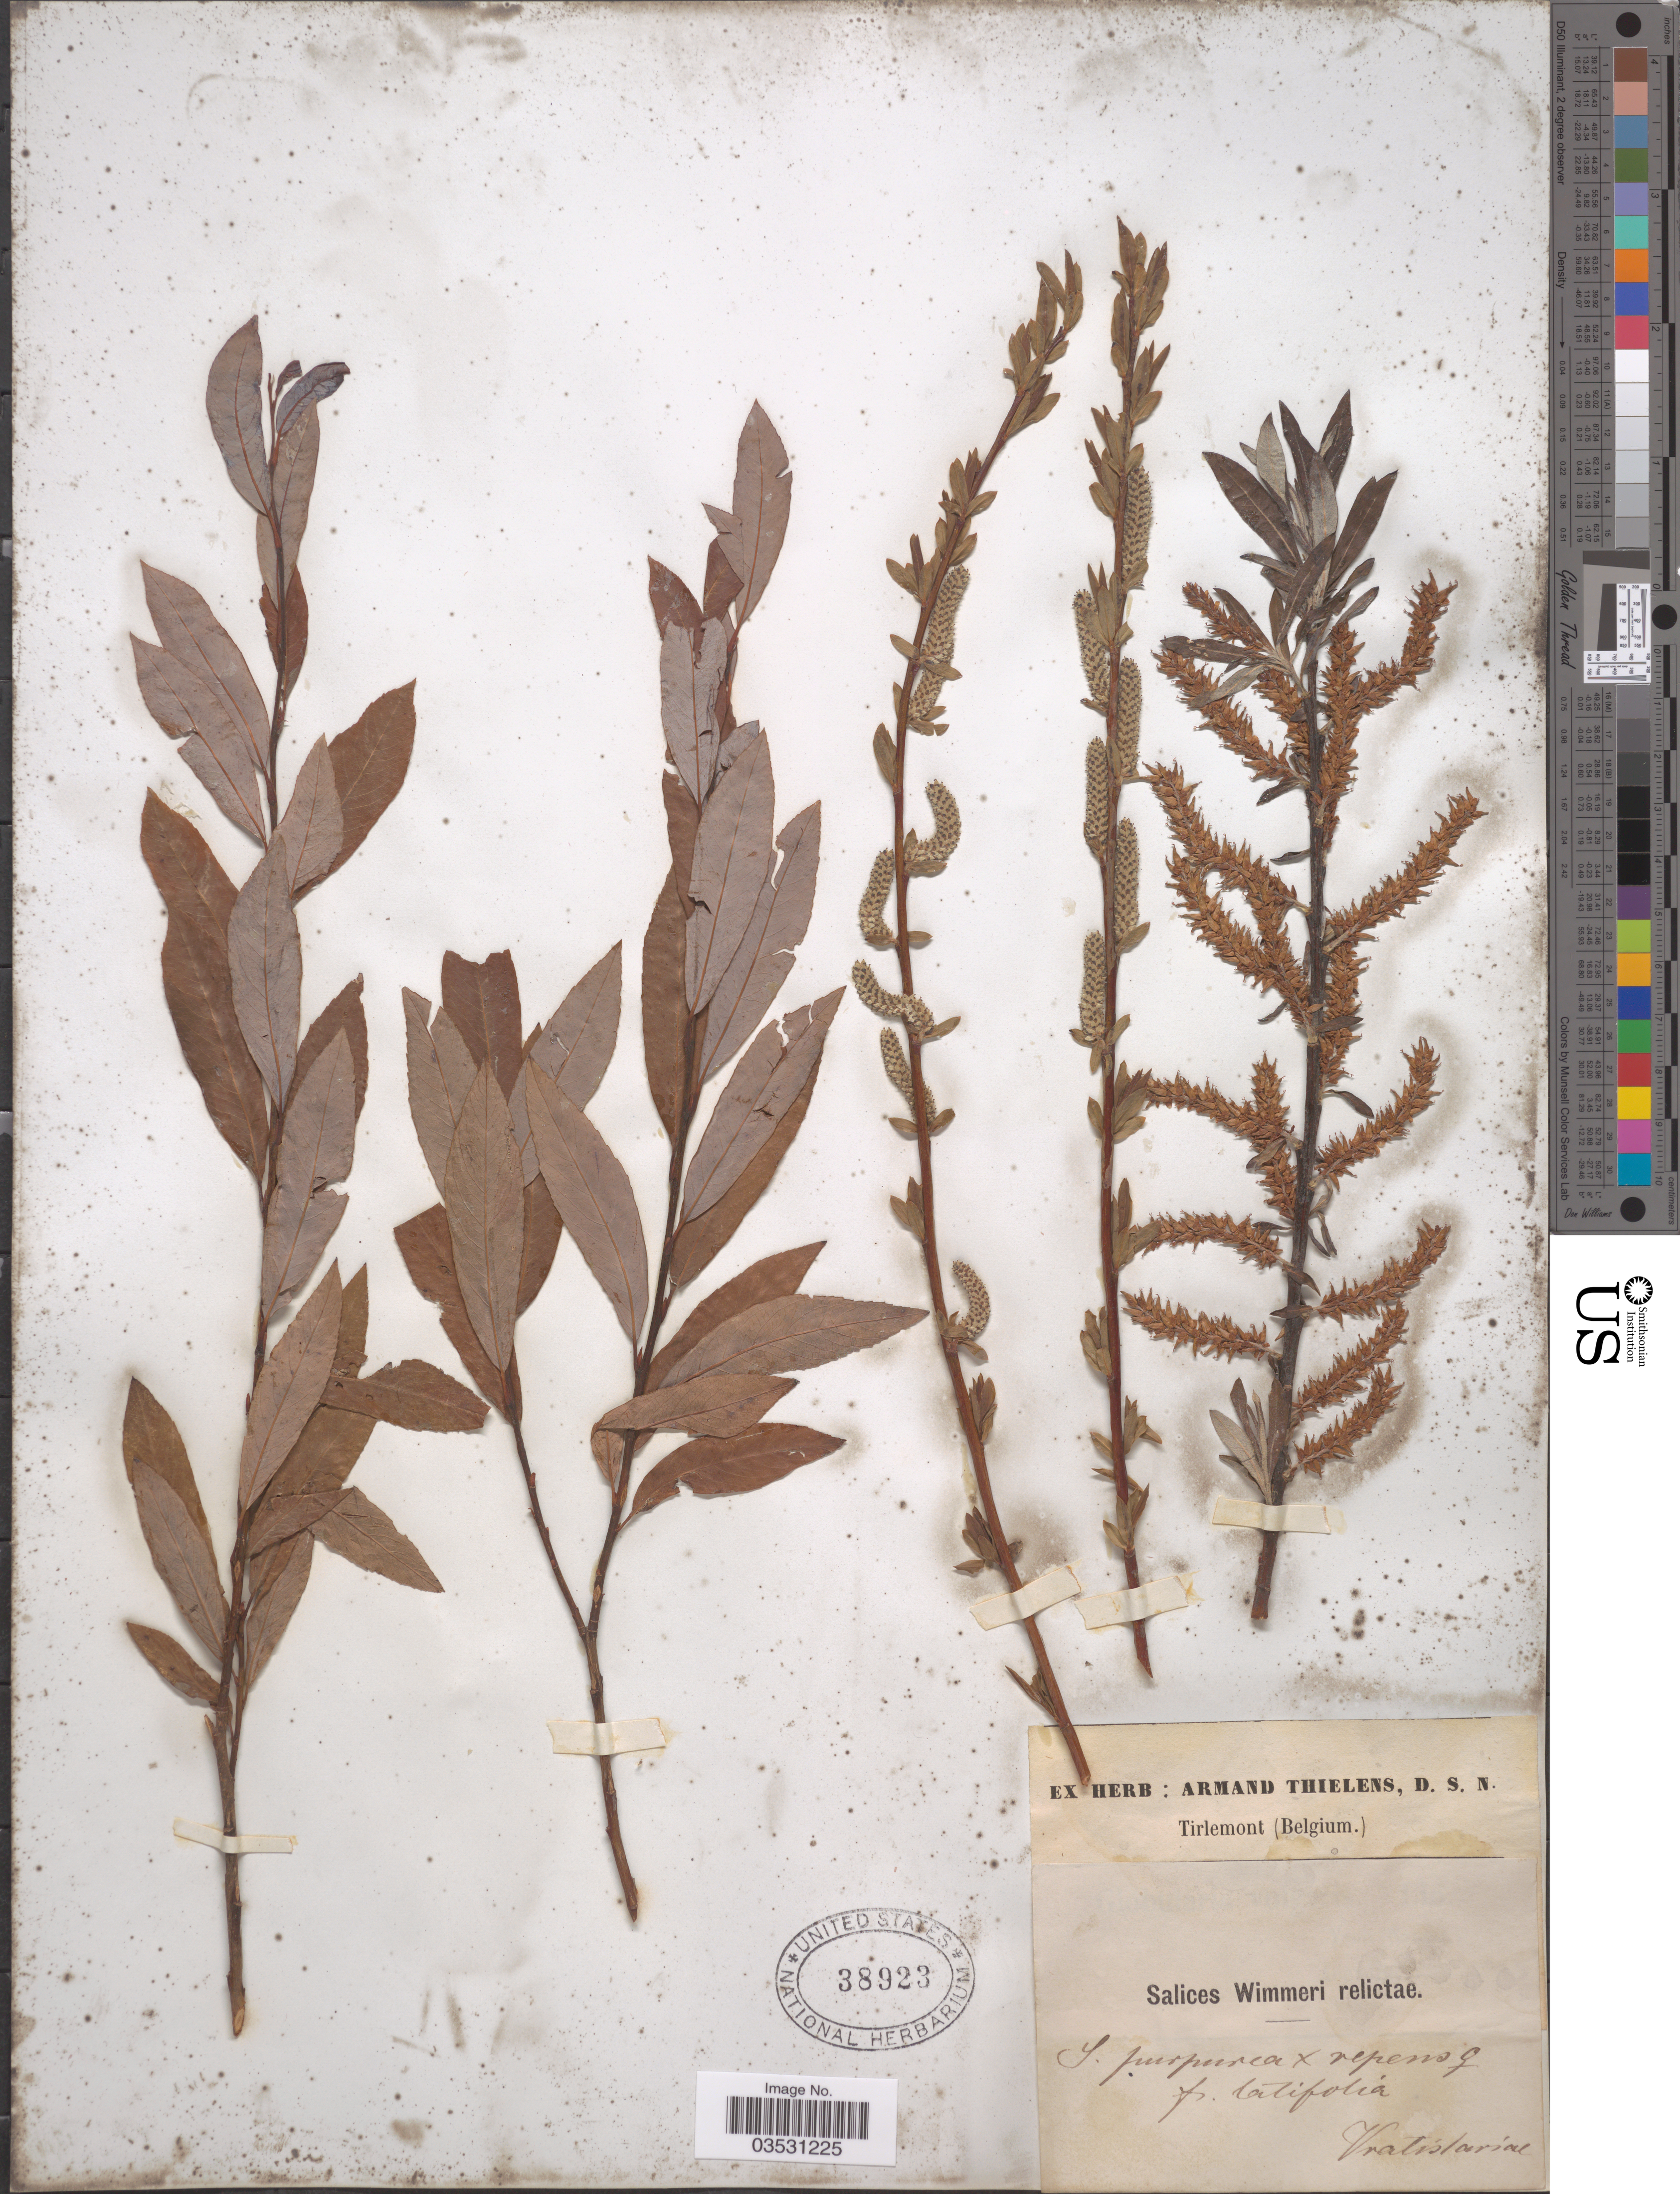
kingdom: Plantae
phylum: Tracheophyta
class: Magnoliopsida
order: Malpighiales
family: Salicaceae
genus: Salix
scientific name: Salix purpurea x S. repens f. latifolia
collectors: ex herb. Armand Thielens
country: Poland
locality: Vratislaviae.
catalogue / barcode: US 38923